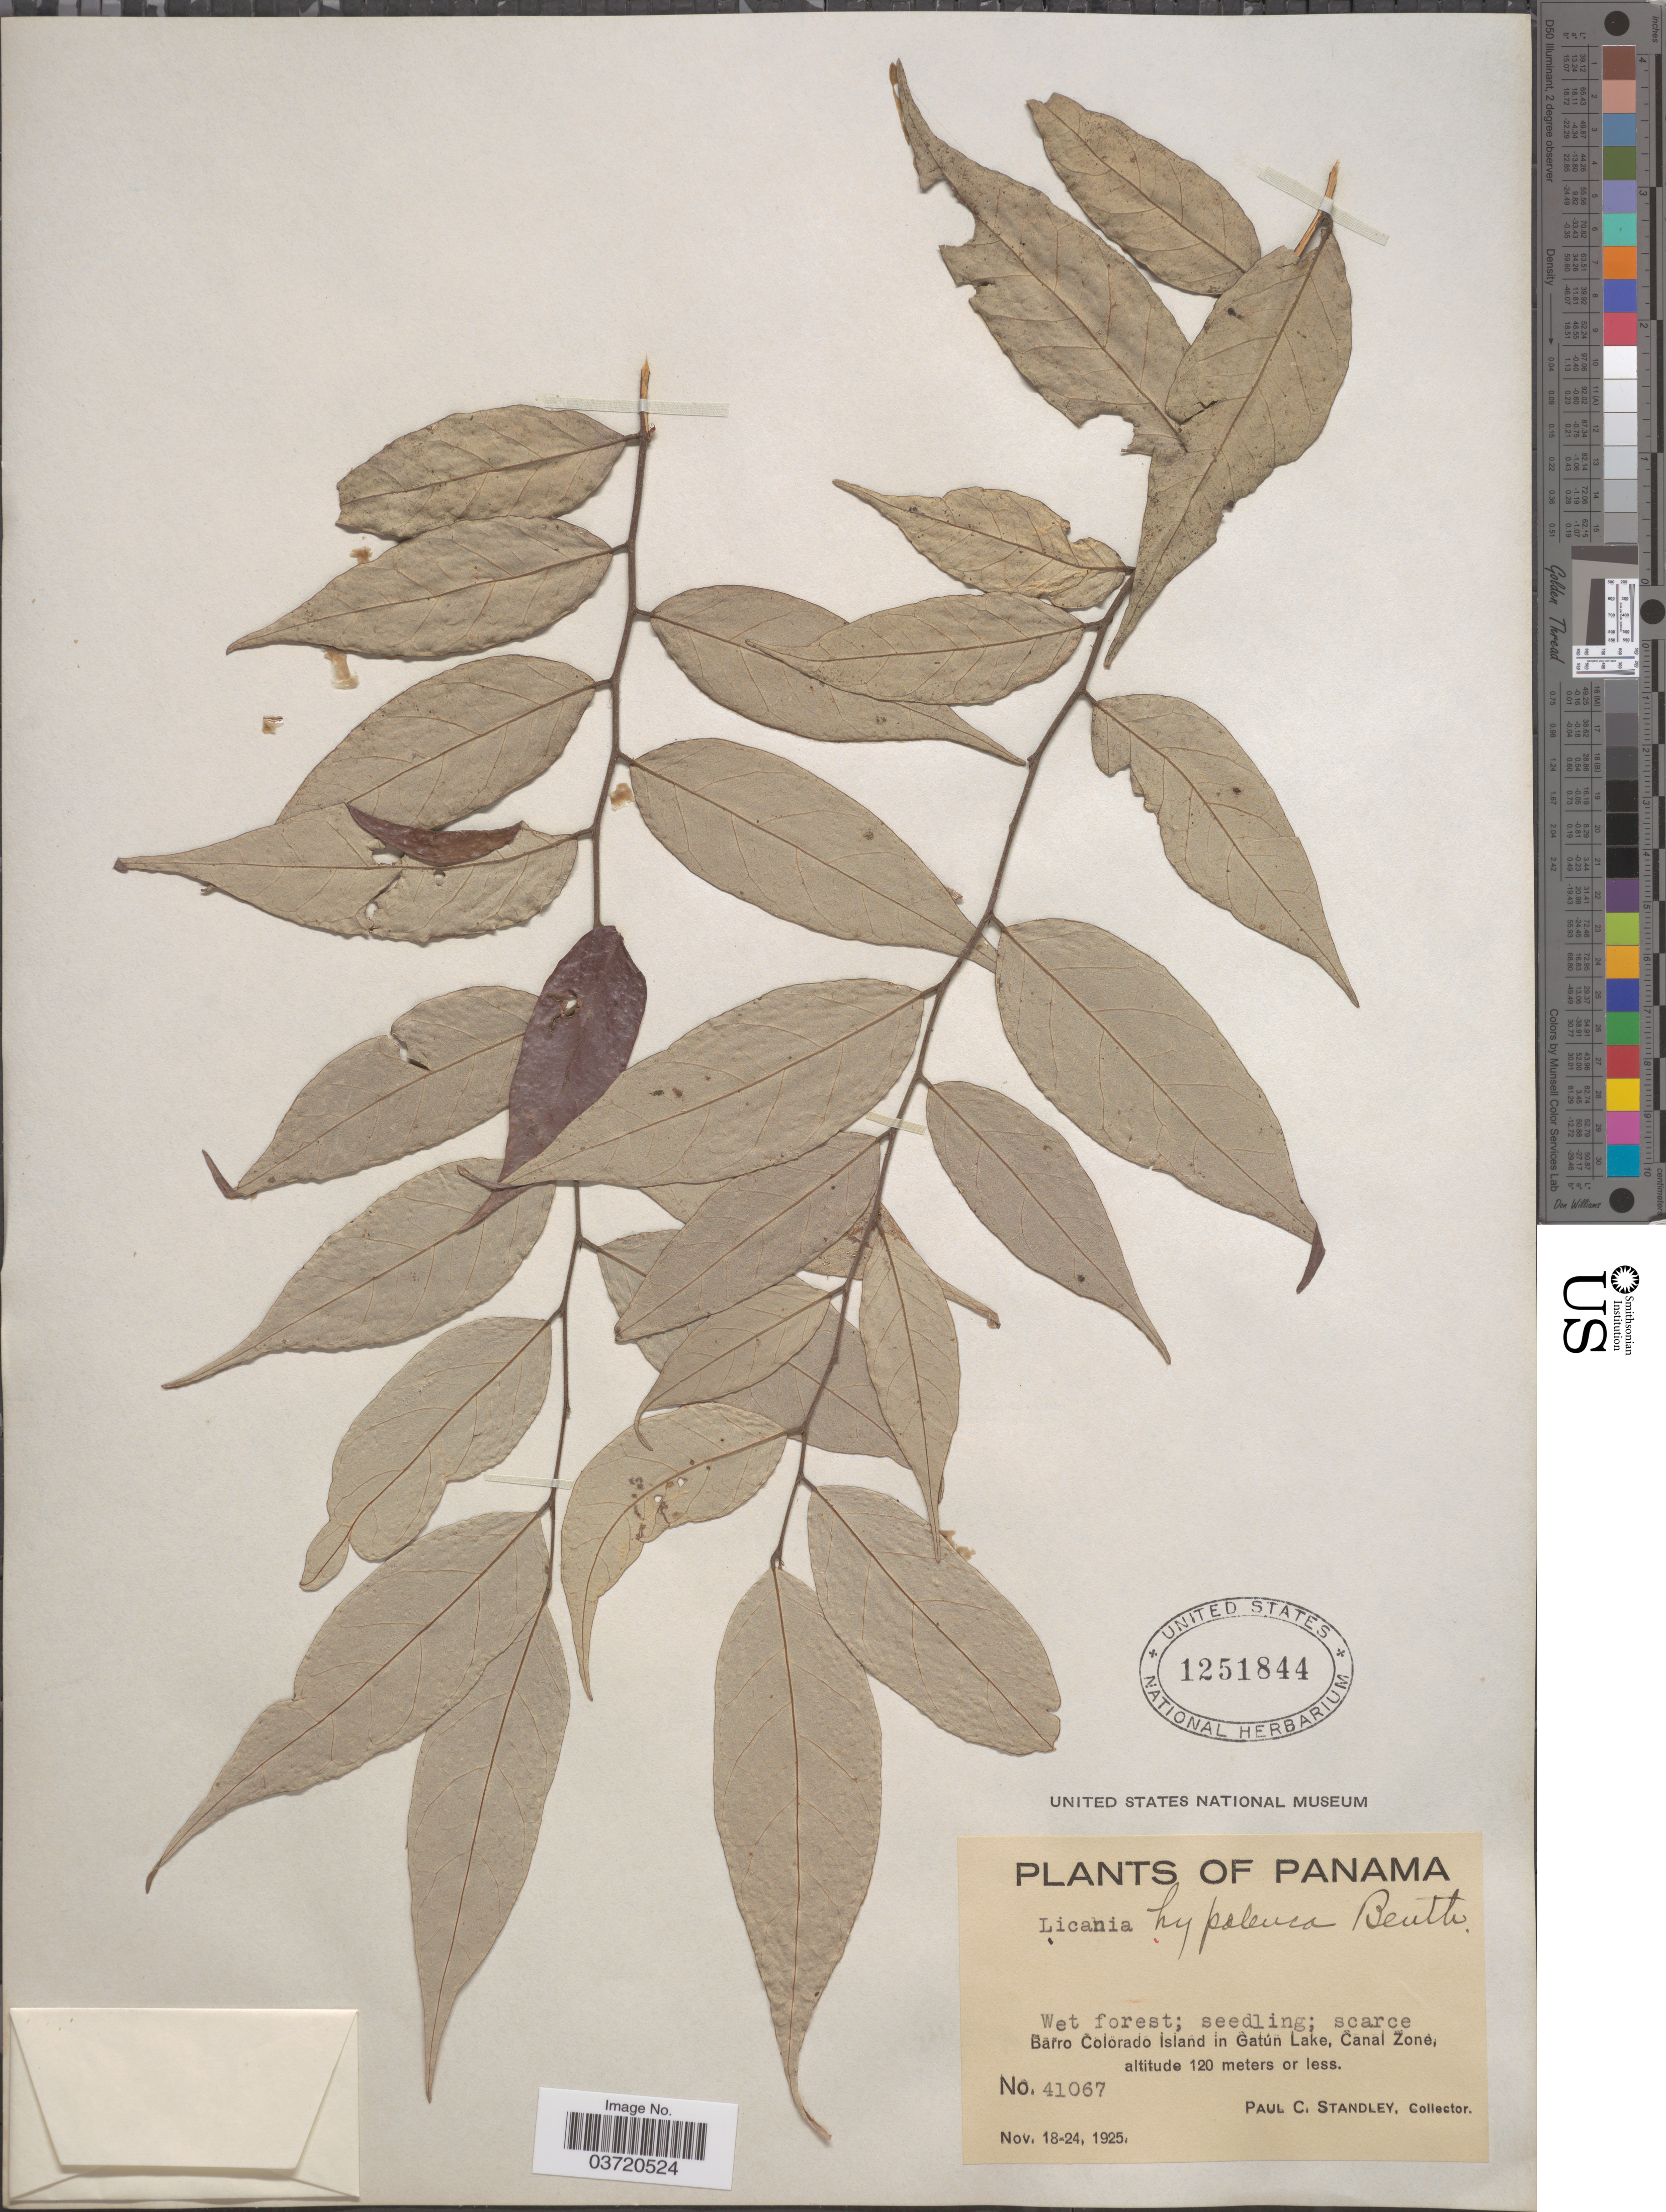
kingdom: Plantae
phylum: Tracheophyta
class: Magnoliopsida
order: Malpighiales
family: Chrysobalanaceae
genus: Licania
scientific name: Licania hypoleuca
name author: Benth.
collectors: P. C. Standley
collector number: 41067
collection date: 1925-11-18/1925-11-24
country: Panama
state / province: Panamá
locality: Barro Colorado Island in Gatún Lake, Canal Zone.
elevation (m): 120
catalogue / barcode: US 1251844